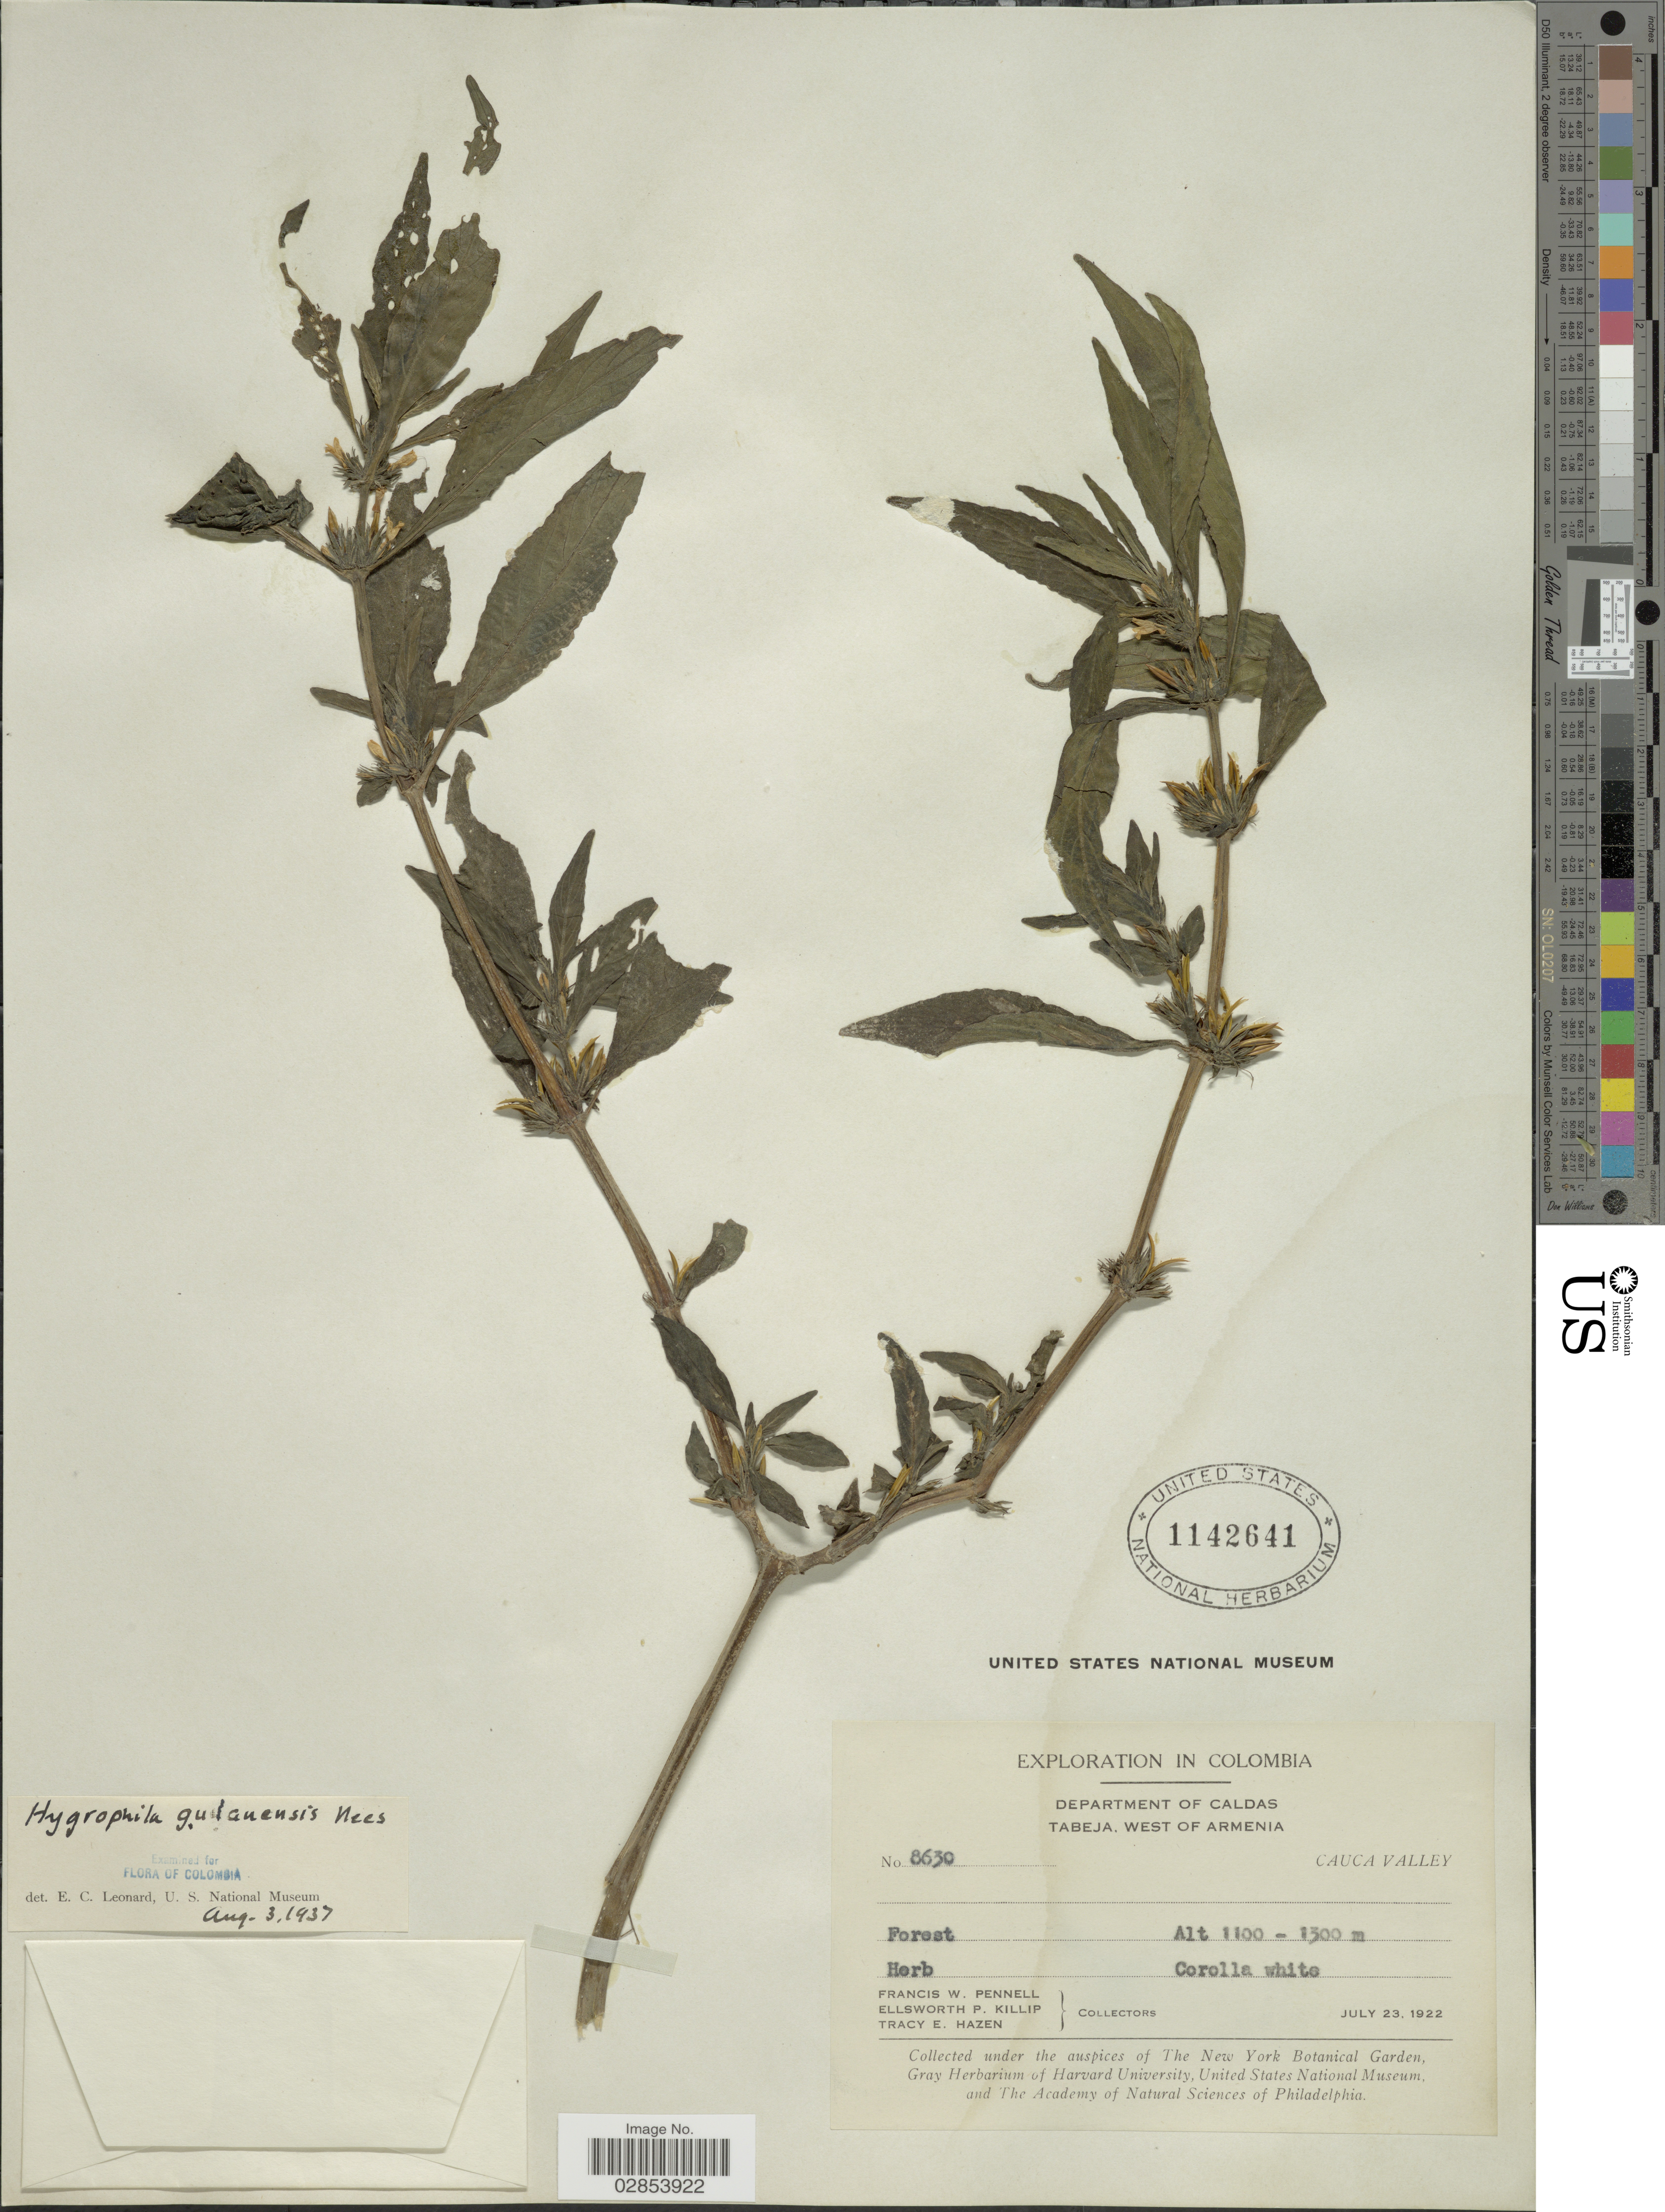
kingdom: Plantae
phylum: Tracheophyta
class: Magnoliopsida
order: Lamiales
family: Acanthaceae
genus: Hygrophila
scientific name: Hygrophila costata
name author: Nees & T. Nees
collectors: F. W. Pennell, E. P. Killip & T. E. Hazen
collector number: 8630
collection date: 1922-07-23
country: Colombia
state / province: Caldas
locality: Department of Caldas, Tabeja, west of Armenia, Cauca Valley.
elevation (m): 1100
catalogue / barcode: US 1142641